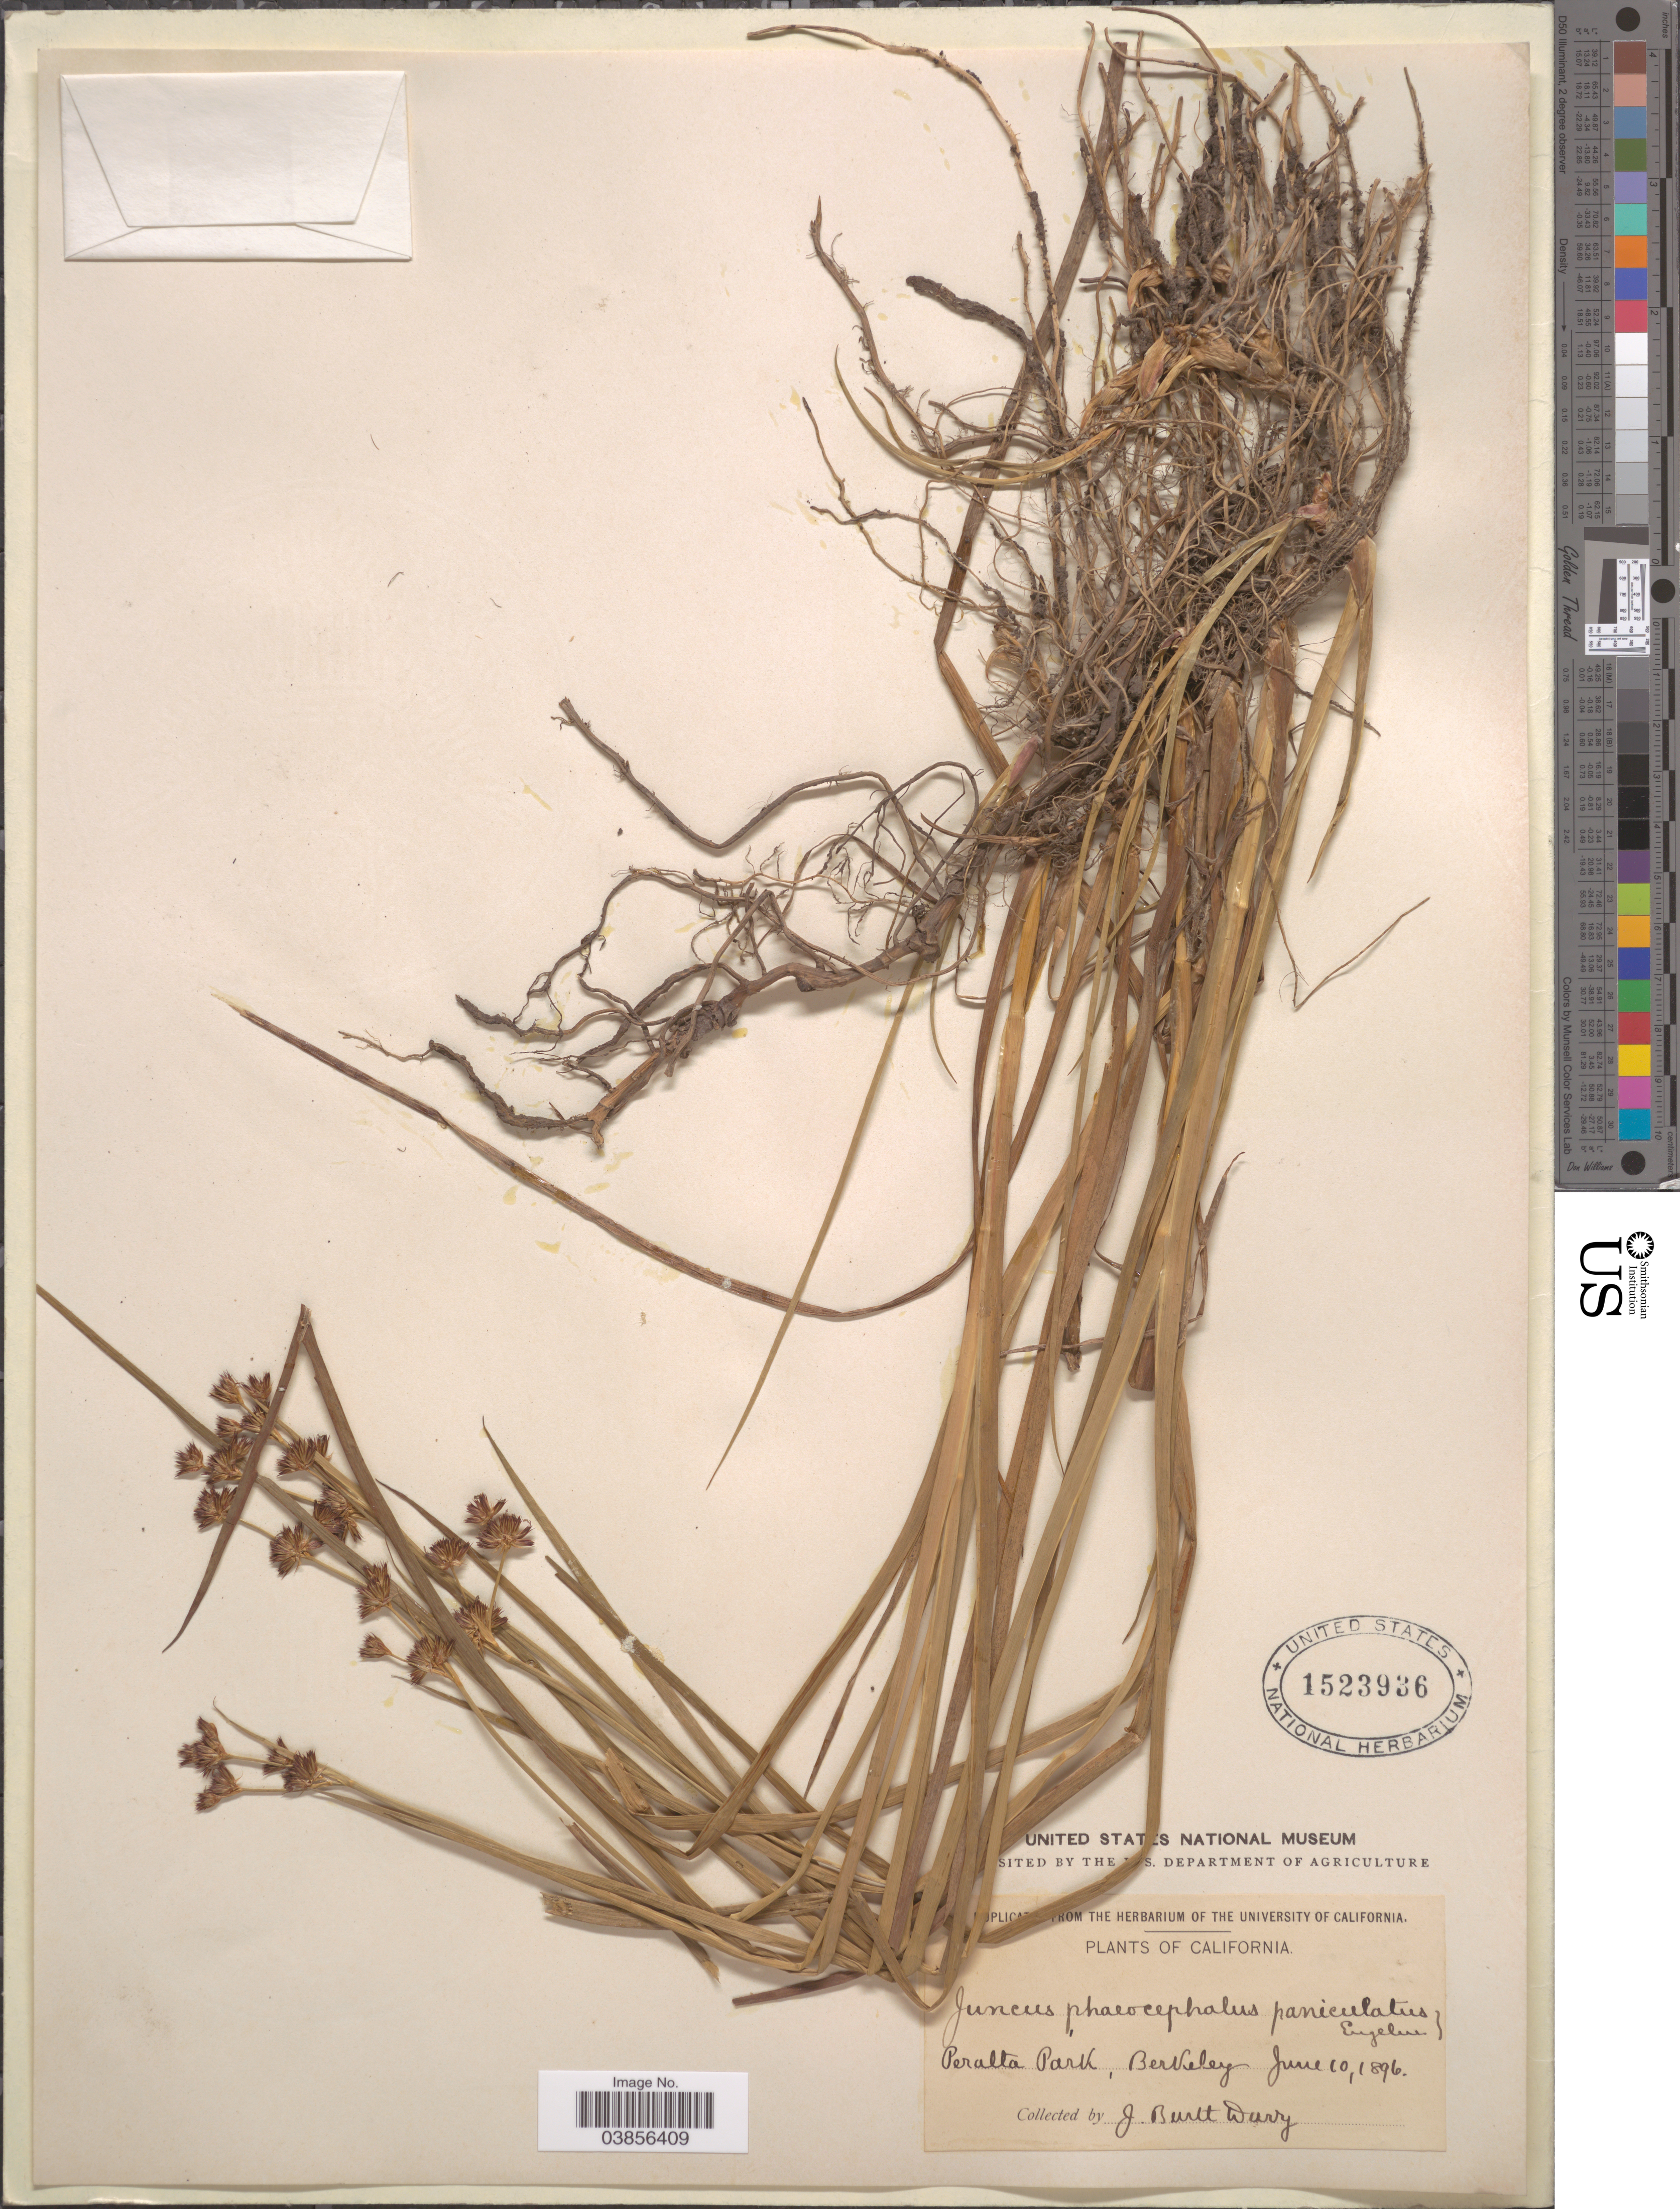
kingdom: Plantae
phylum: Tracheophyta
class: Liliopsida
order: Poales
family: Juncaceae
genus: Juncus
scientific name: Juncus phaeocephalus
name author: Engelm.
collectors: J. Burtt Davy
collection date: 1896-06-10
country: United States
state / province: California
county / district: Alameda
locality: Peralta Park, Berkeley.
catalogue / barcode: US 1523936